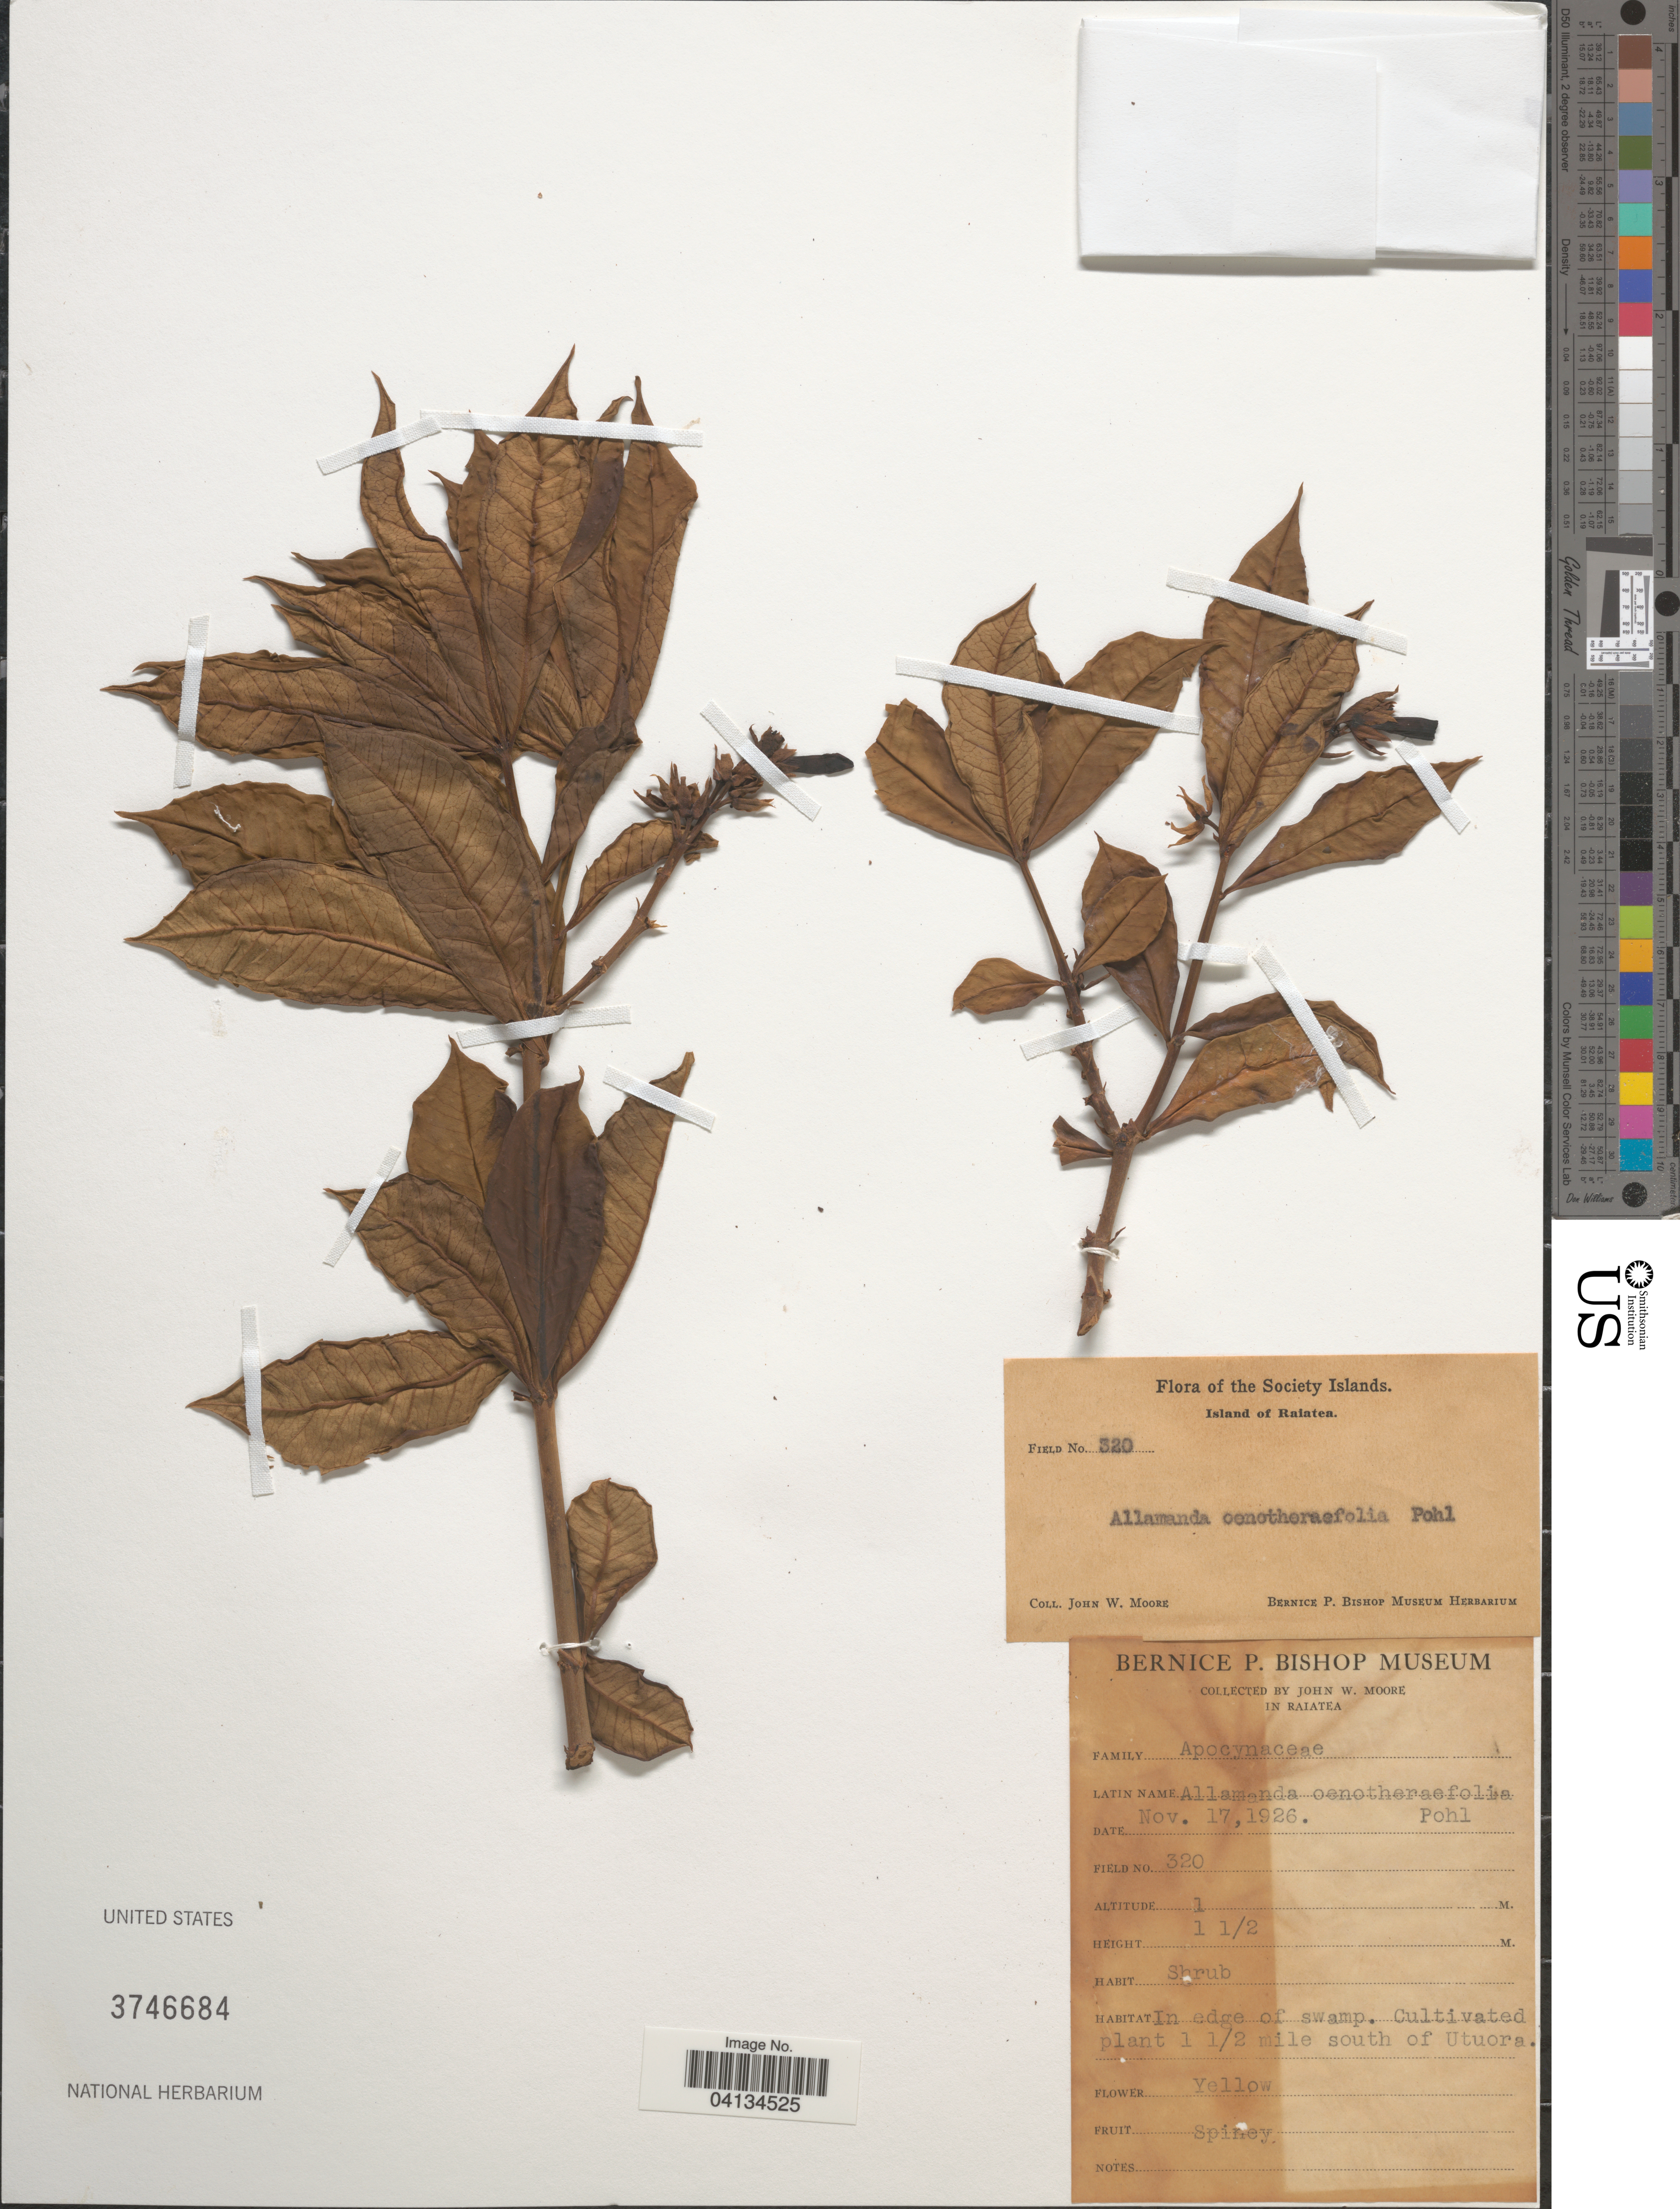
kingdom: Plantae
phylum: Tracheophyta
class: Magnoliopsida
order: Gentianales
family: Apocynaceae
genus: Allamanda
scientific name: Allamanda oenotherifolia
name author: Pohl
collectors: J. Moore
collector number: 320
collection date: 1926-11-17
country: French Polynesia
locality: The Society Islands. Island of Raiatea. In edge of swamp. Cultivated plant 1 ½ mile south of Uturoa.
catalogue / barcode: US 3746684